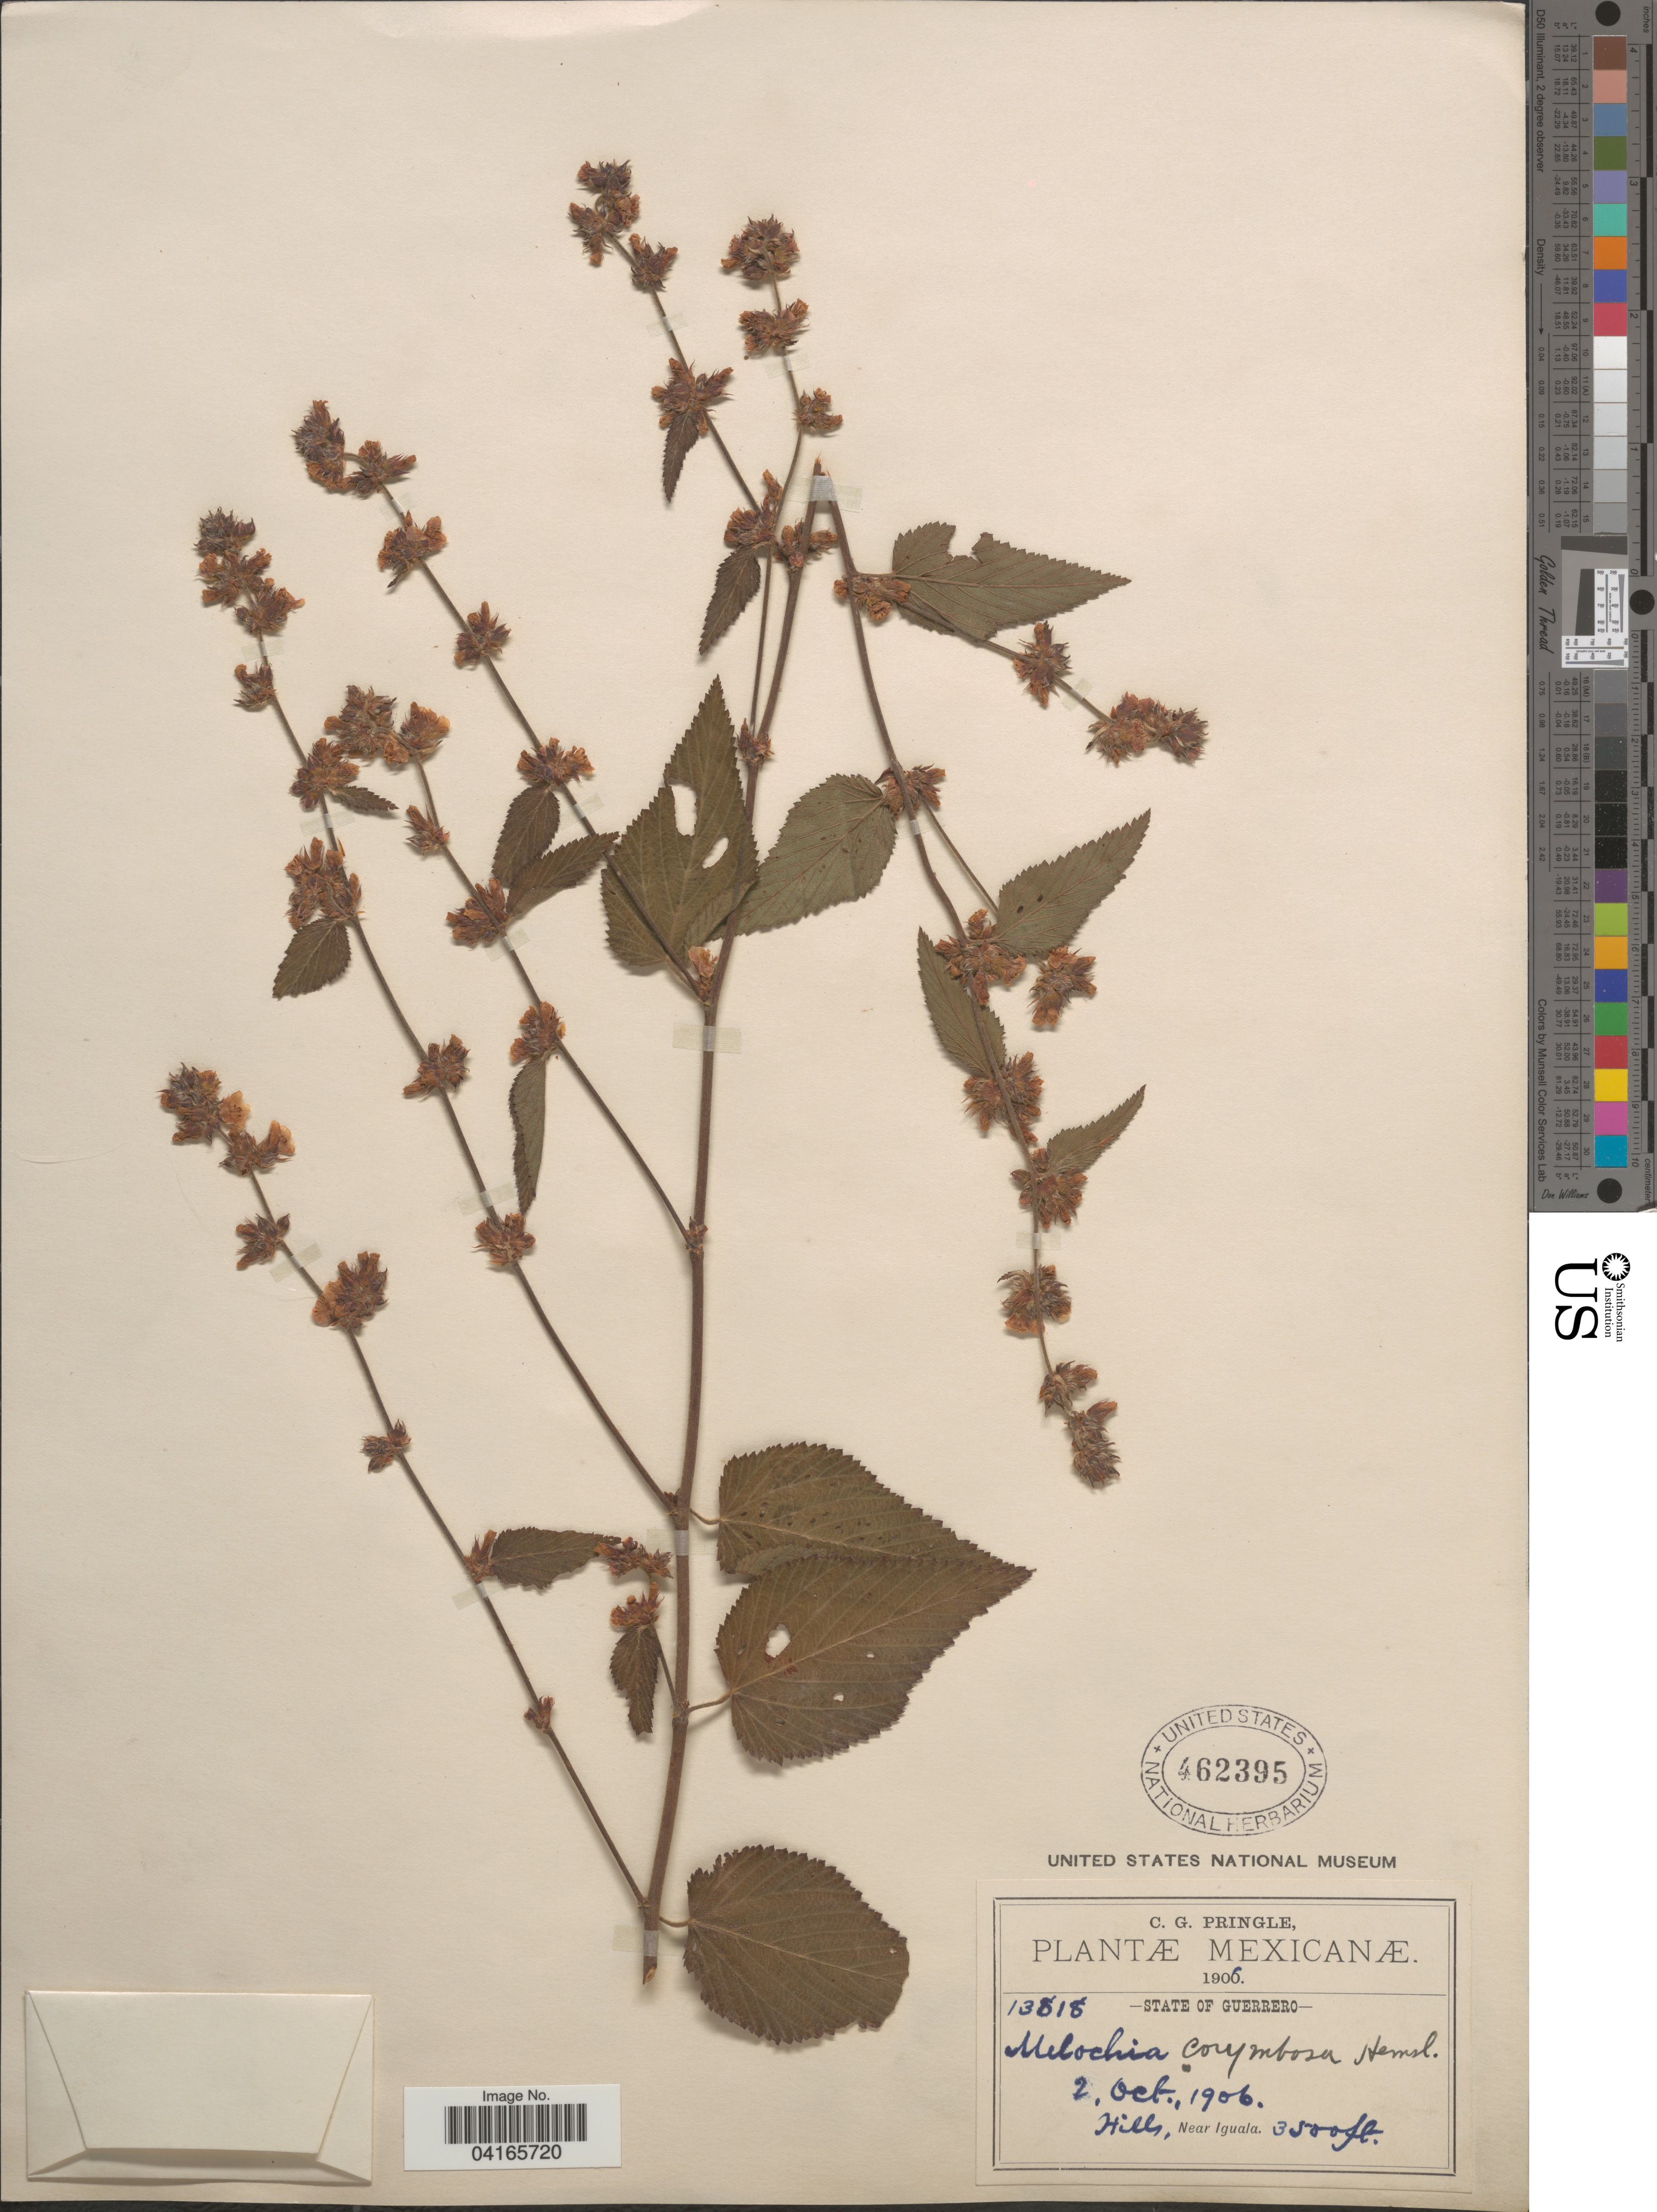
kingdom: Plantae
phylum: Tracheophyta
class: Magnoliopsida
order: Malvales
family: Malvaceae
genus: Melochia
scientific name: Melochia corymbosa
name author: (C. Presl) Meissn. ex Steud.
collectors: C. G. Pringle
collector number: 13818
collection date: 1906-10-02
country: Mexico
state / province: Guerrero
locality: Hills, near Iguala.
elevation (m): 1067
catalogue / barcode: US 462395